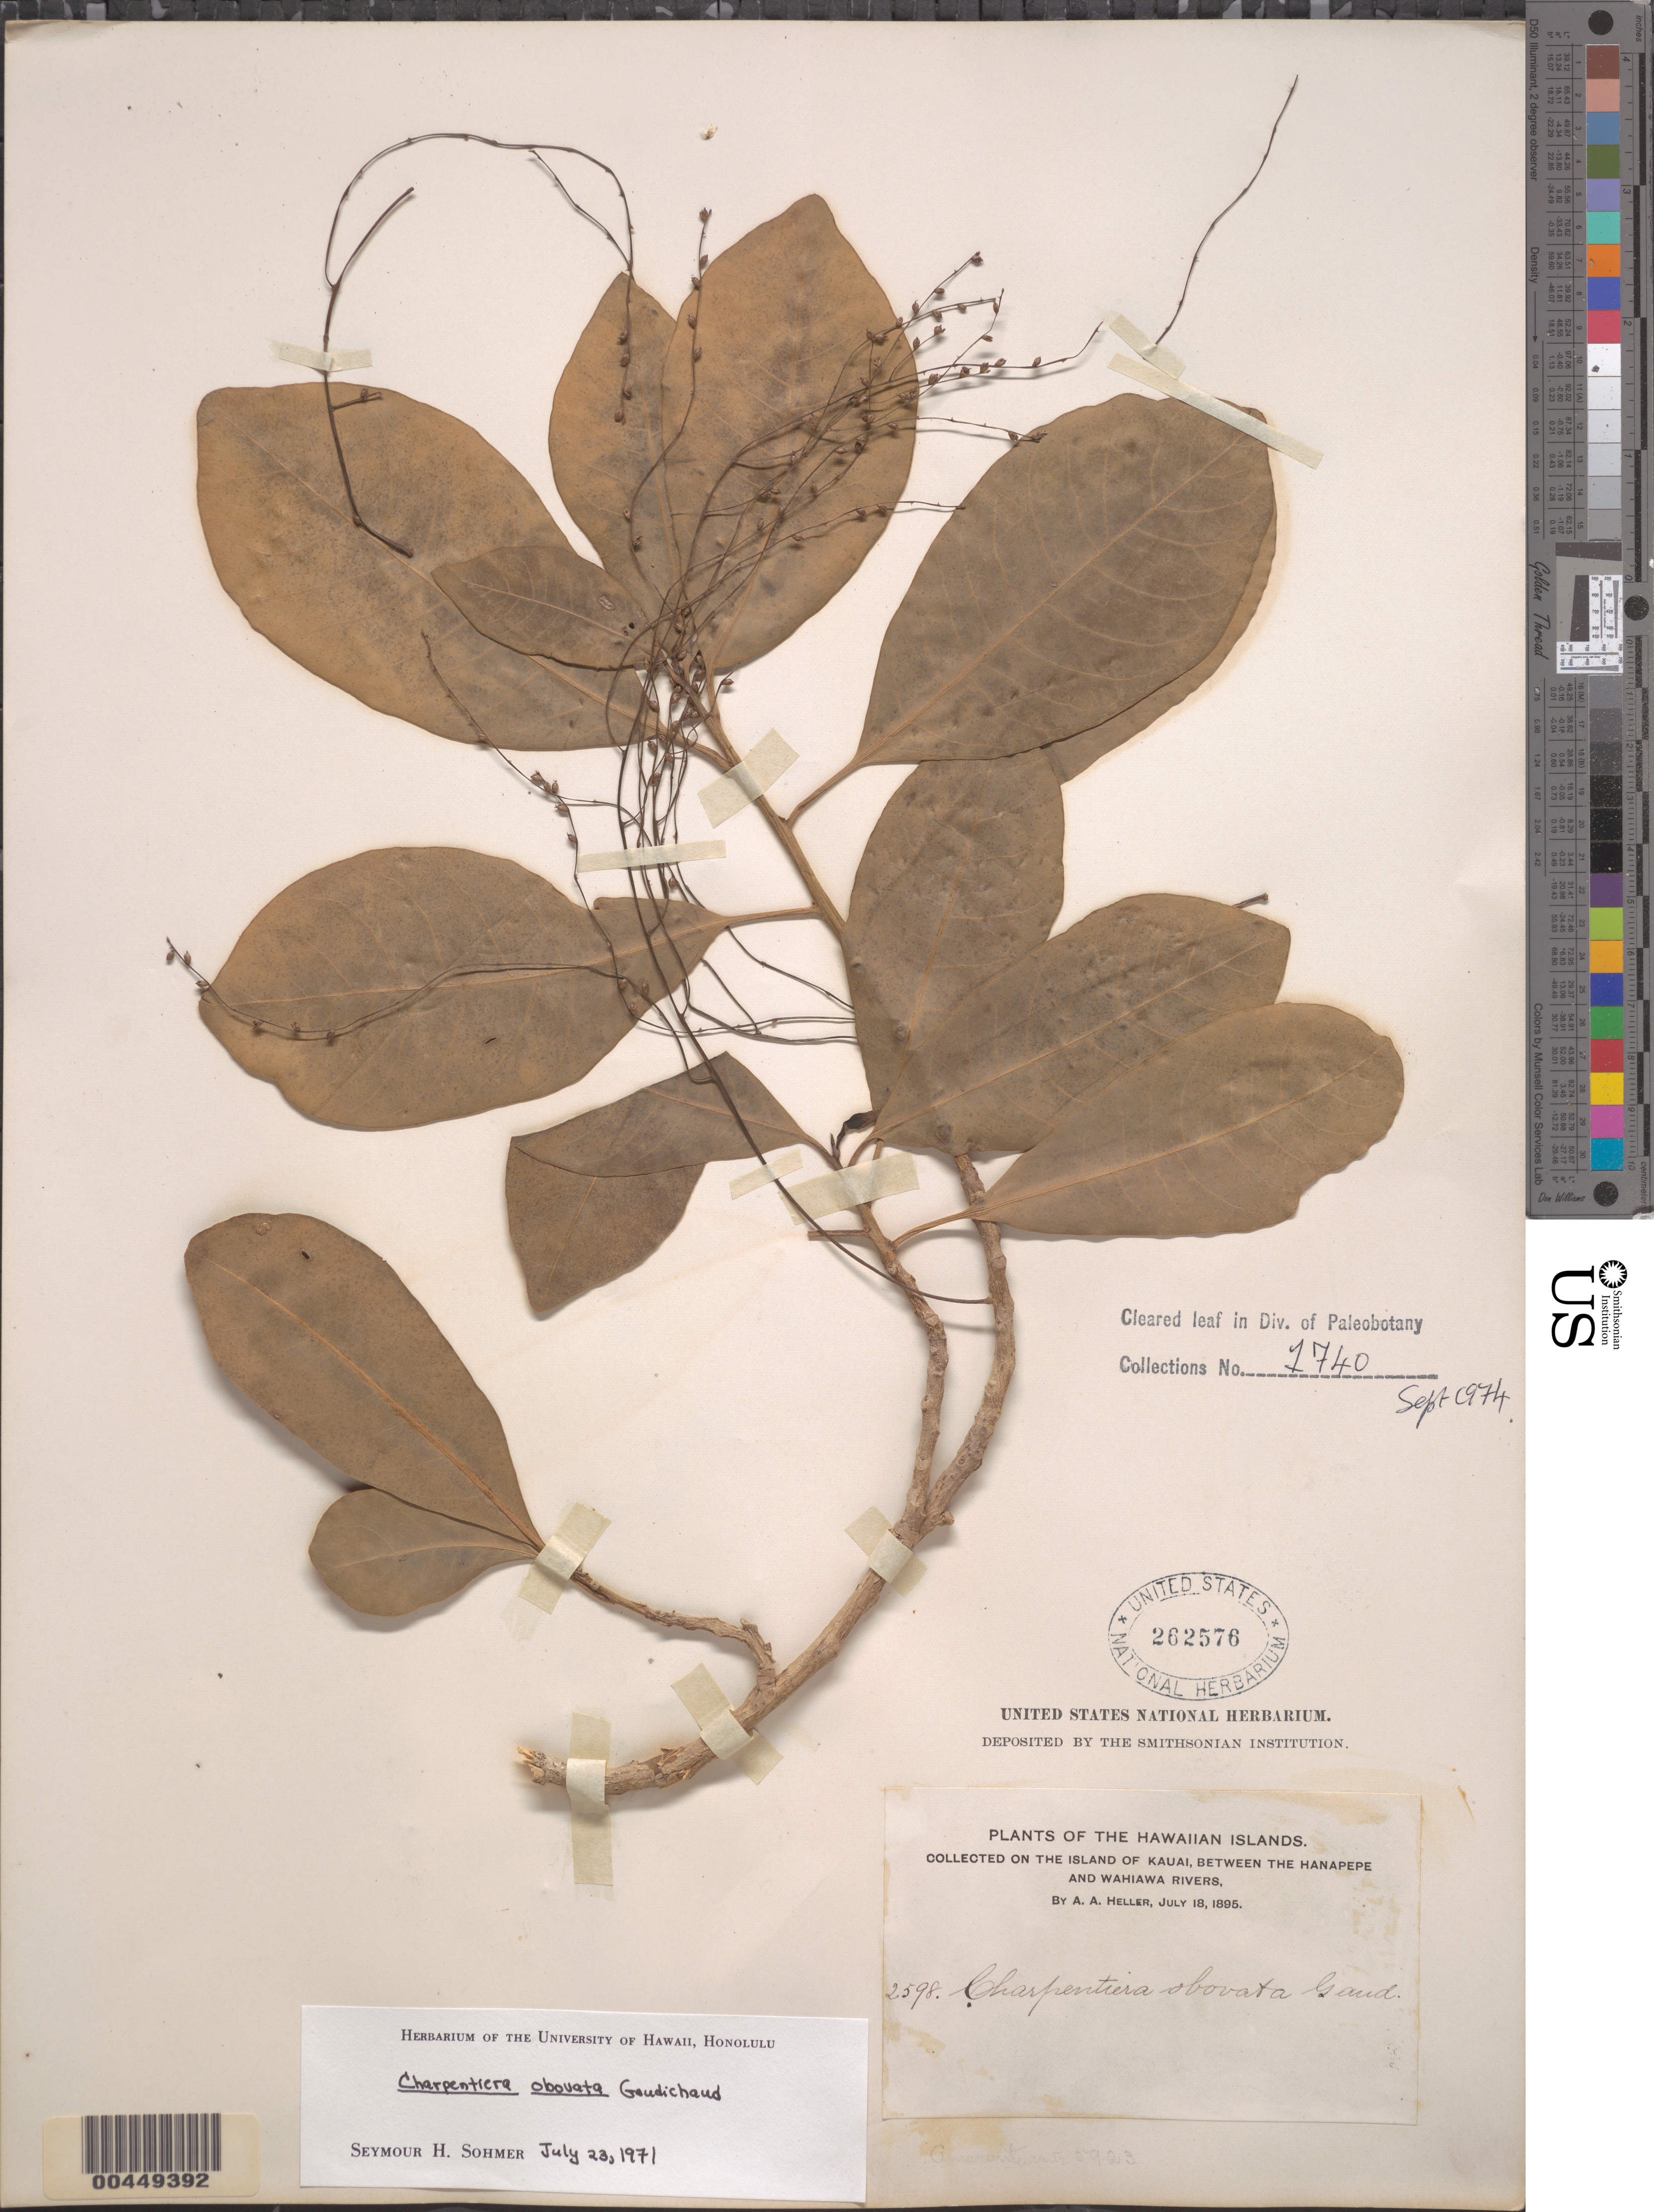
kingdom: Plantae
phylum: Tracheophyta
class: Magnoliopsida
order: Caryophyllales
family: Amaranthaceae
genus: Charpentiera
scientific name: Charpentiera obovata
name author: Gaudich.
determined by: Sohmer, S. H.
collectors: A. A. Heller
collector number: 2598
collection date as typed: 18 Jul 1895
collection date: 1895-07-18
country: United States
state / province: Hawaii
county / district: Kauai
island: Kaua'i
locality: Between the Hanapepe & Wahiawa River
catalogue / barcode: US 262576